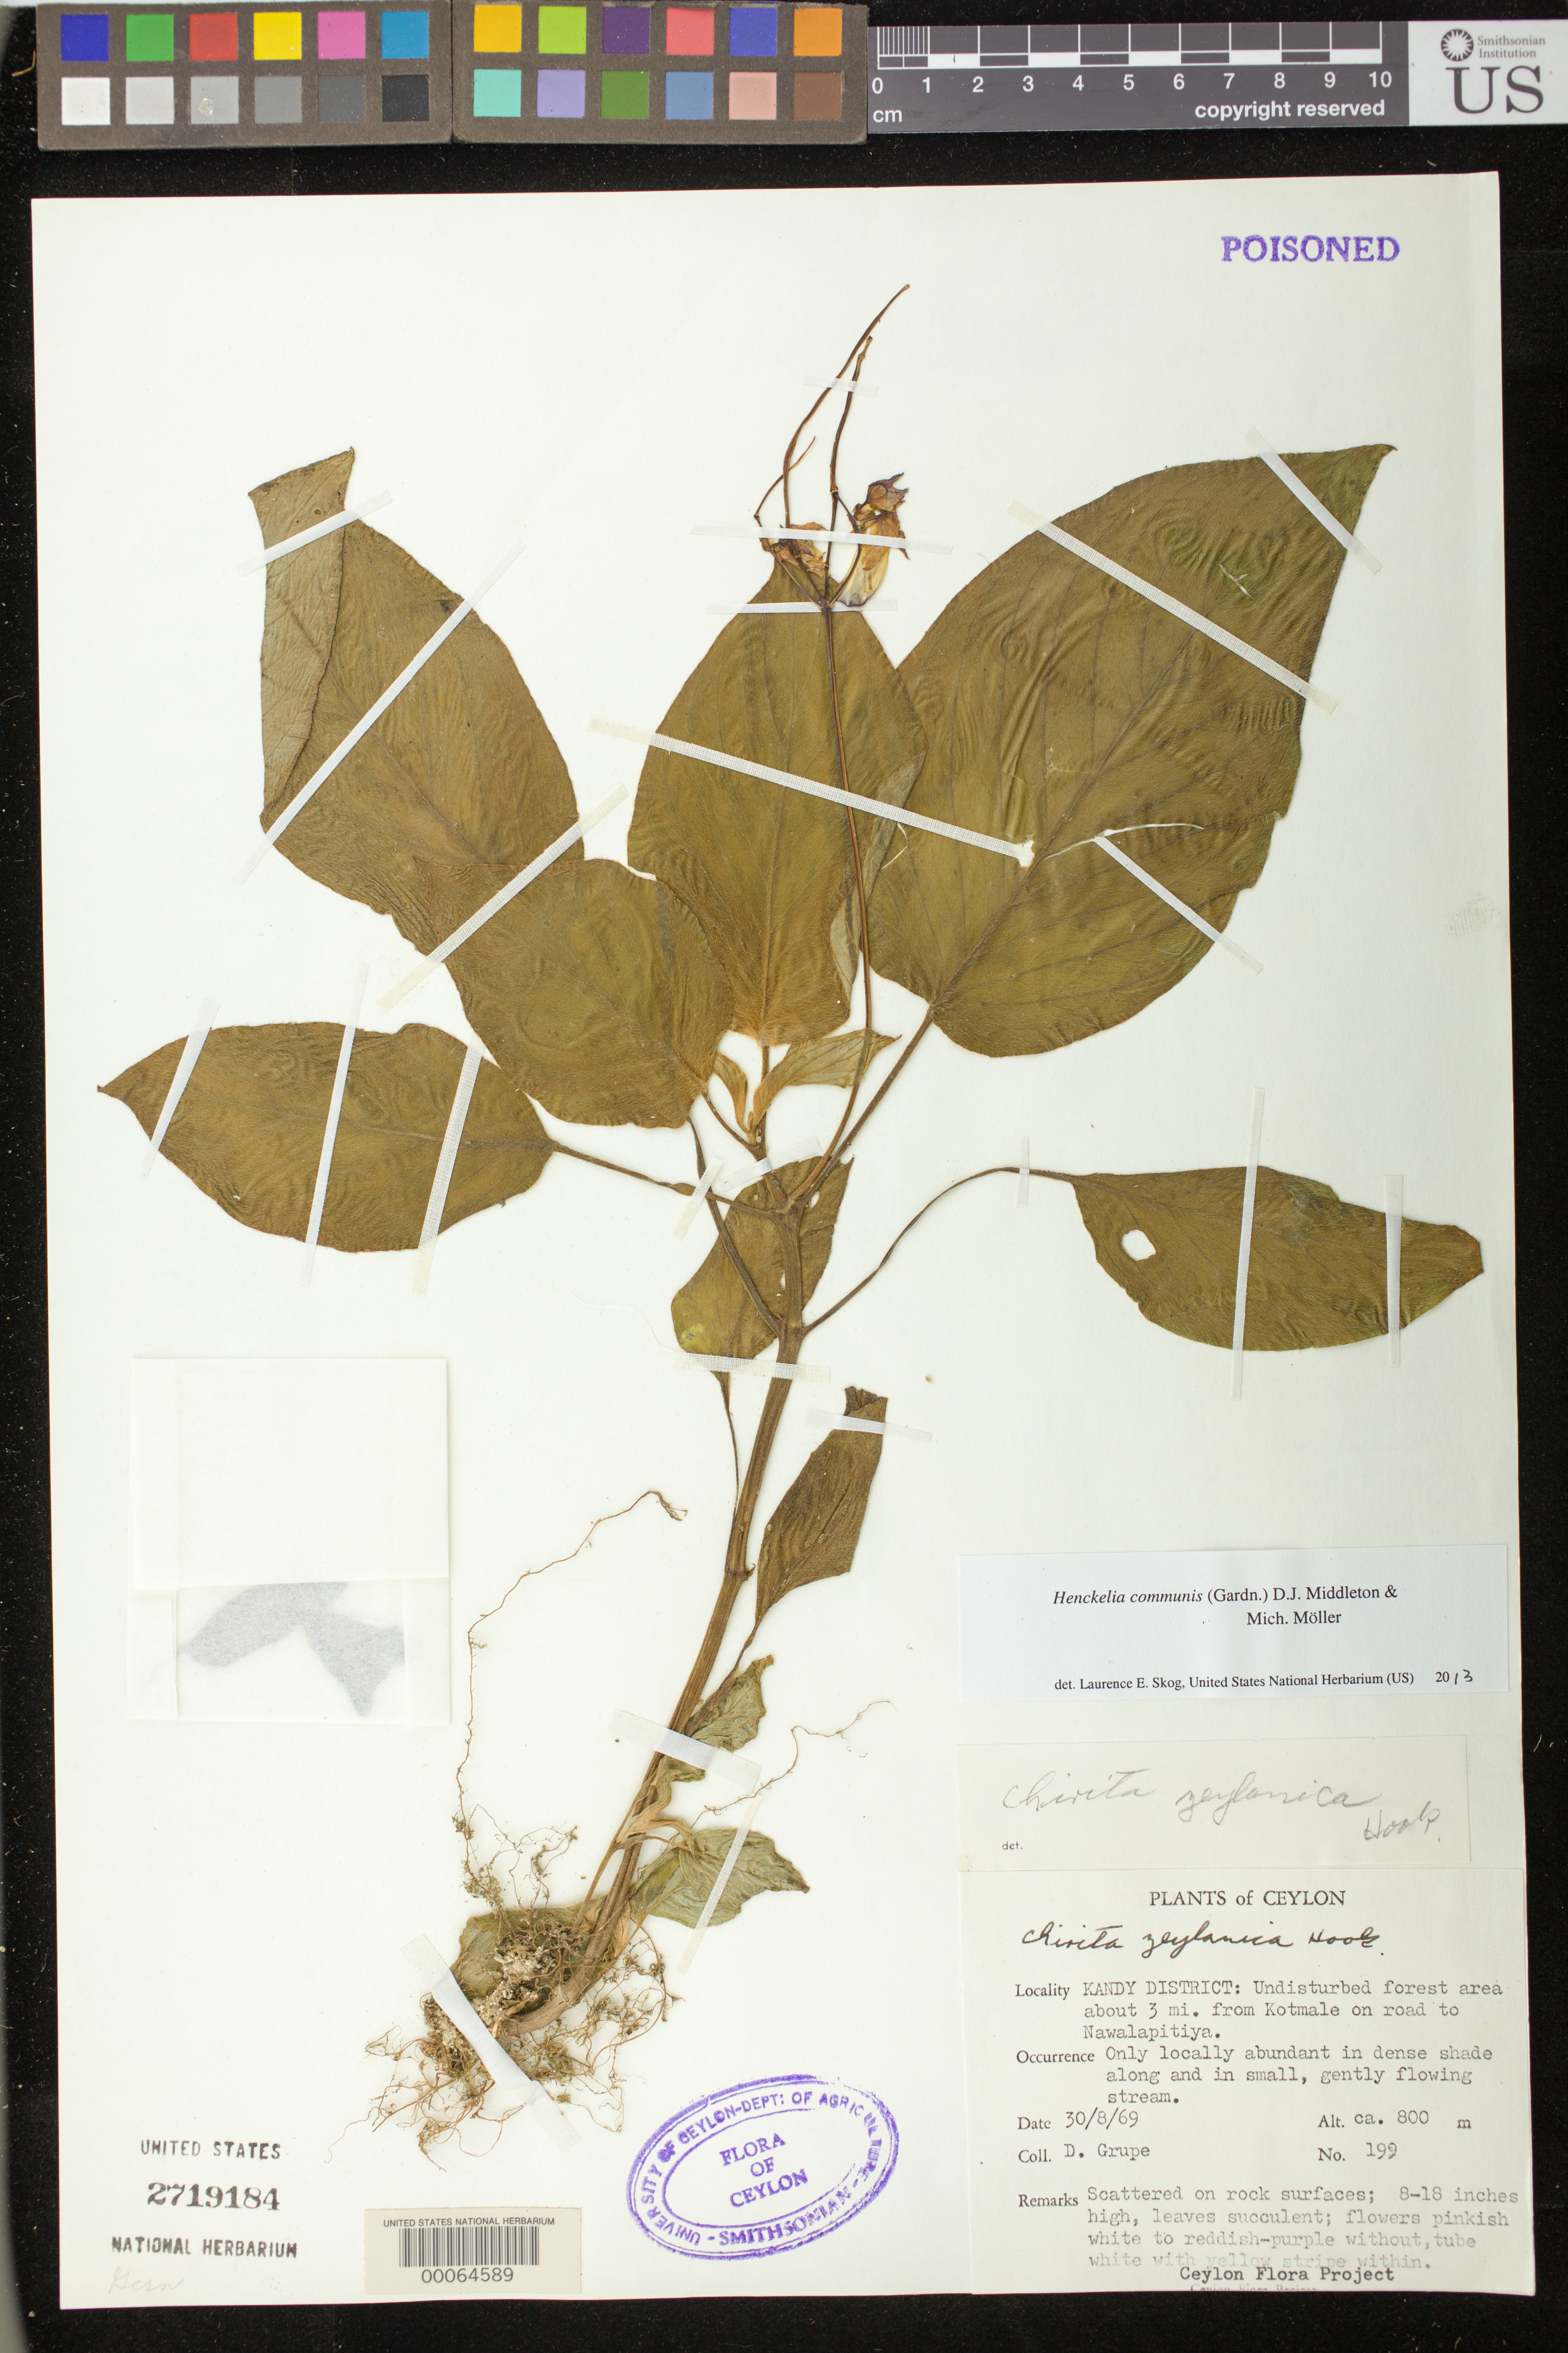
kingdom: Plantae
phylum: Tracheophyta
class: Magnoliopsida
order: Lamiales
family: Gesneriaceae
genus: Henckelia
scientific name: Henckelia communis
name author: (Gardner) D.J. Middleton & Mich. Möller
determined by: Skog, Laurence E.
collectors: D. Grupe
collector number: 199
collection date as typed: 30 Aug 1969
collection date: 1969-08-30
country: Sri Lanka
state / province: Central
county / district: Kandy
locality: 3 miles from kotmale on road to nawalapitiya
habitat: Scattered on rock surfaces, Undisturbed forest, in dense shade along and in gentle stream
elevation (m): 800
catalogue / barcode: US 2719184